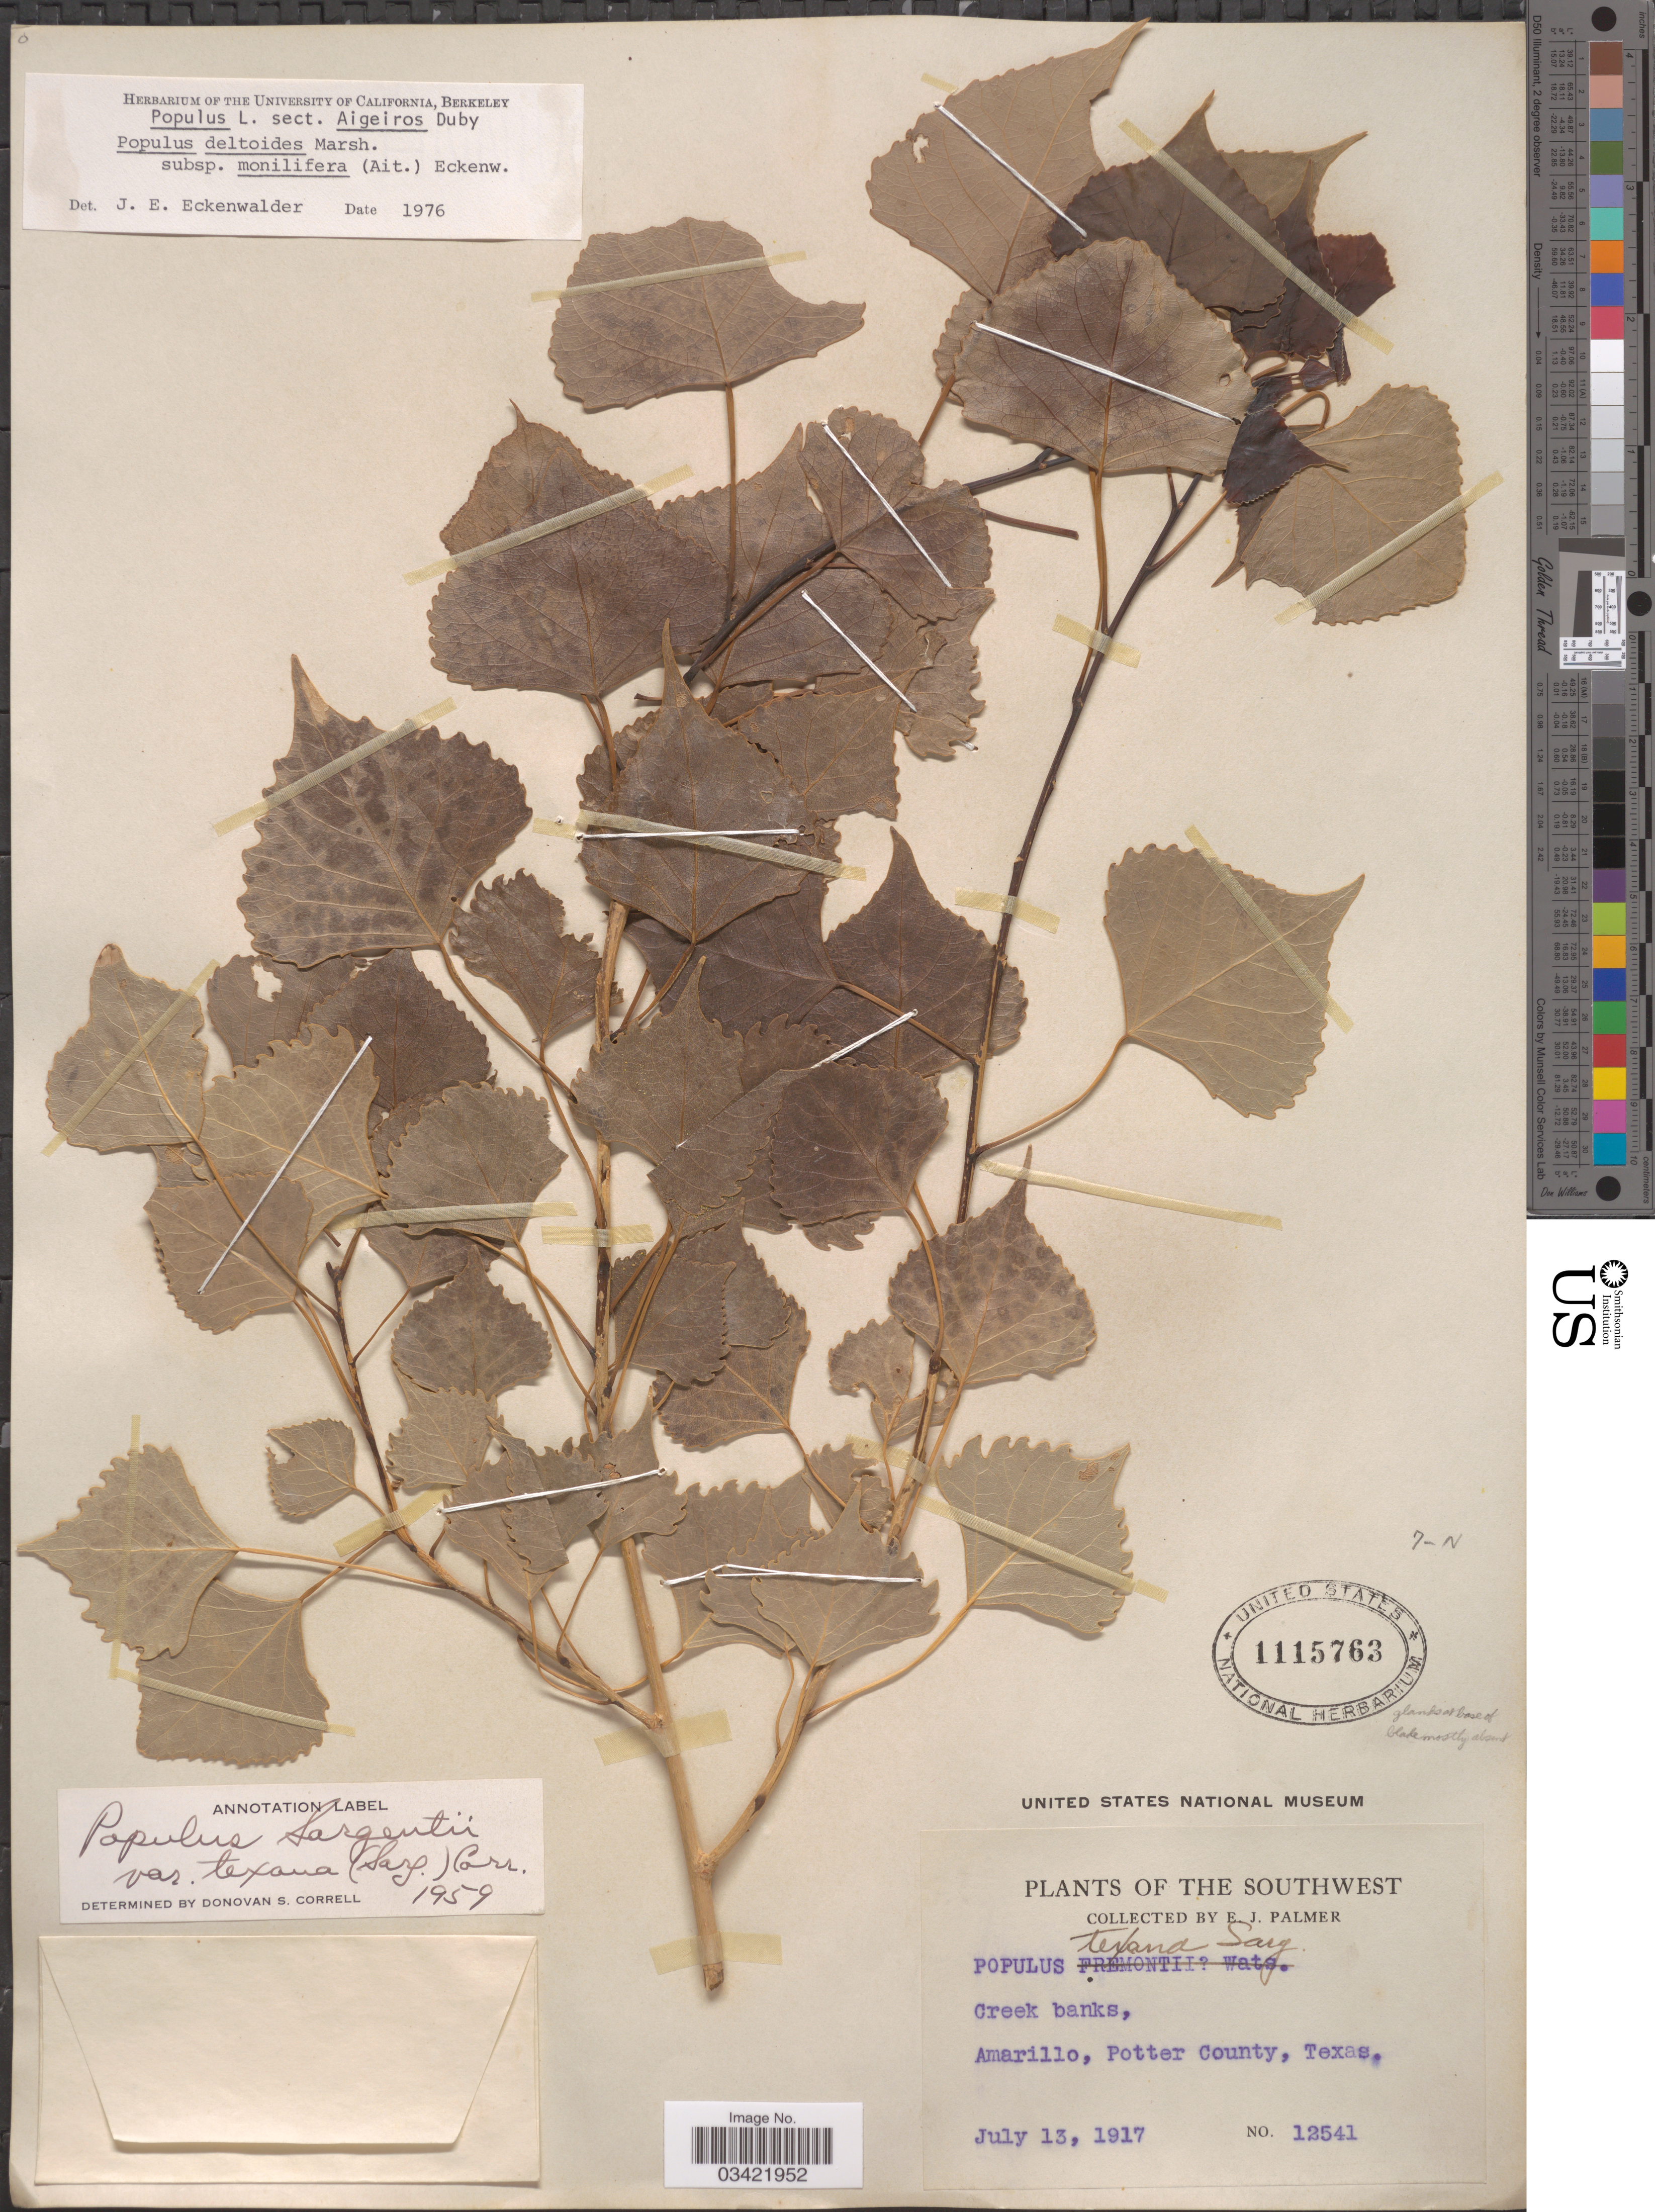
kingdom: Plantae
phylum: Tracheophyta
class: Magnoliopsida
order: Malpighiales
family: Salicaceae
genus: Populus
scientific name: Populus deltoides subsp. monilifera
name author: (Aiton) Eckenw.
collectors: E. J. Palmer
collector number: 12541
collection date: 1917-07-13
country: United States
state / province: Texas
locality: The Southwest. Creek banks, Amarillo, Potter County.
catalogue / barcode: US 1115763